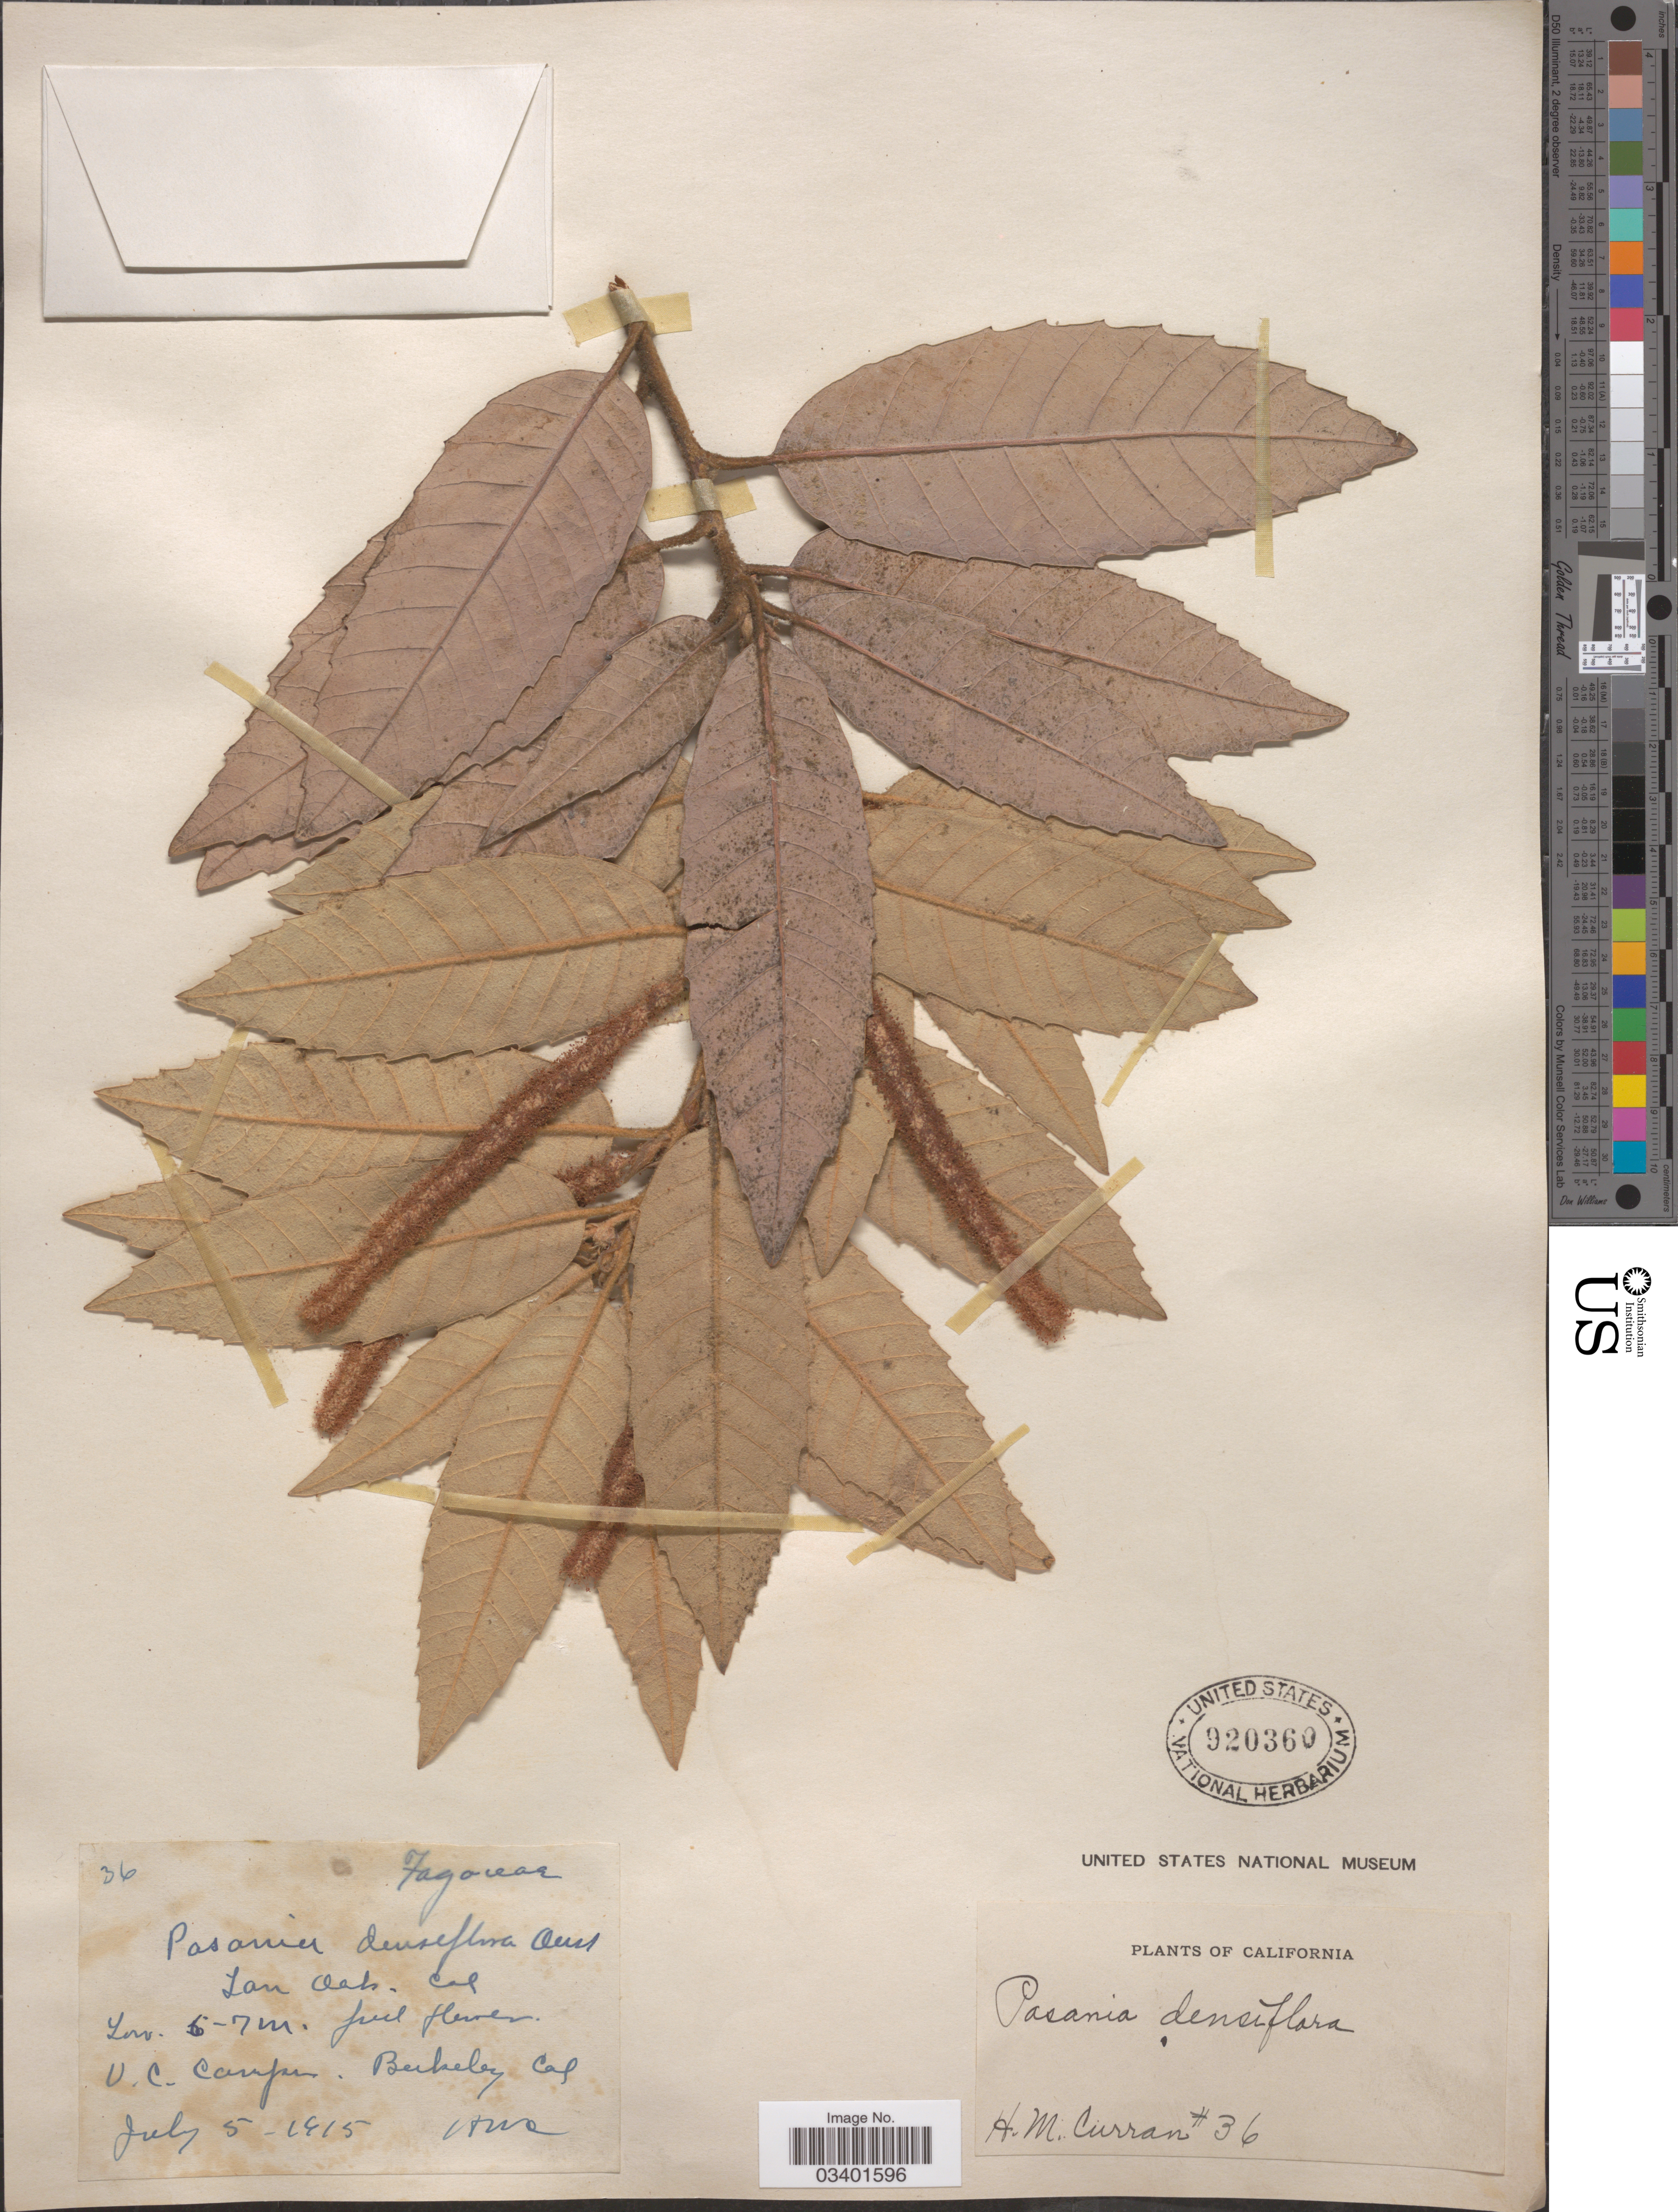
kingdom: Plantae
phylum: Tracheophyta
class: Magnoliopsida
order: Fagales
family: Fagaceae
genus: Notholithocarpus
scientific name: Notholithocarpus densiflorus var. densiflorus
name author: (Hook. & Arn.) P. S. Manos et al.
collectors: H. M. Curran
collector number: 36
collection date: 1915-07-05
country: United States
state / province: California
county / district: Alameda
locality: U. C. Campus, Berkeley.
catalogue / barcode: US 920360